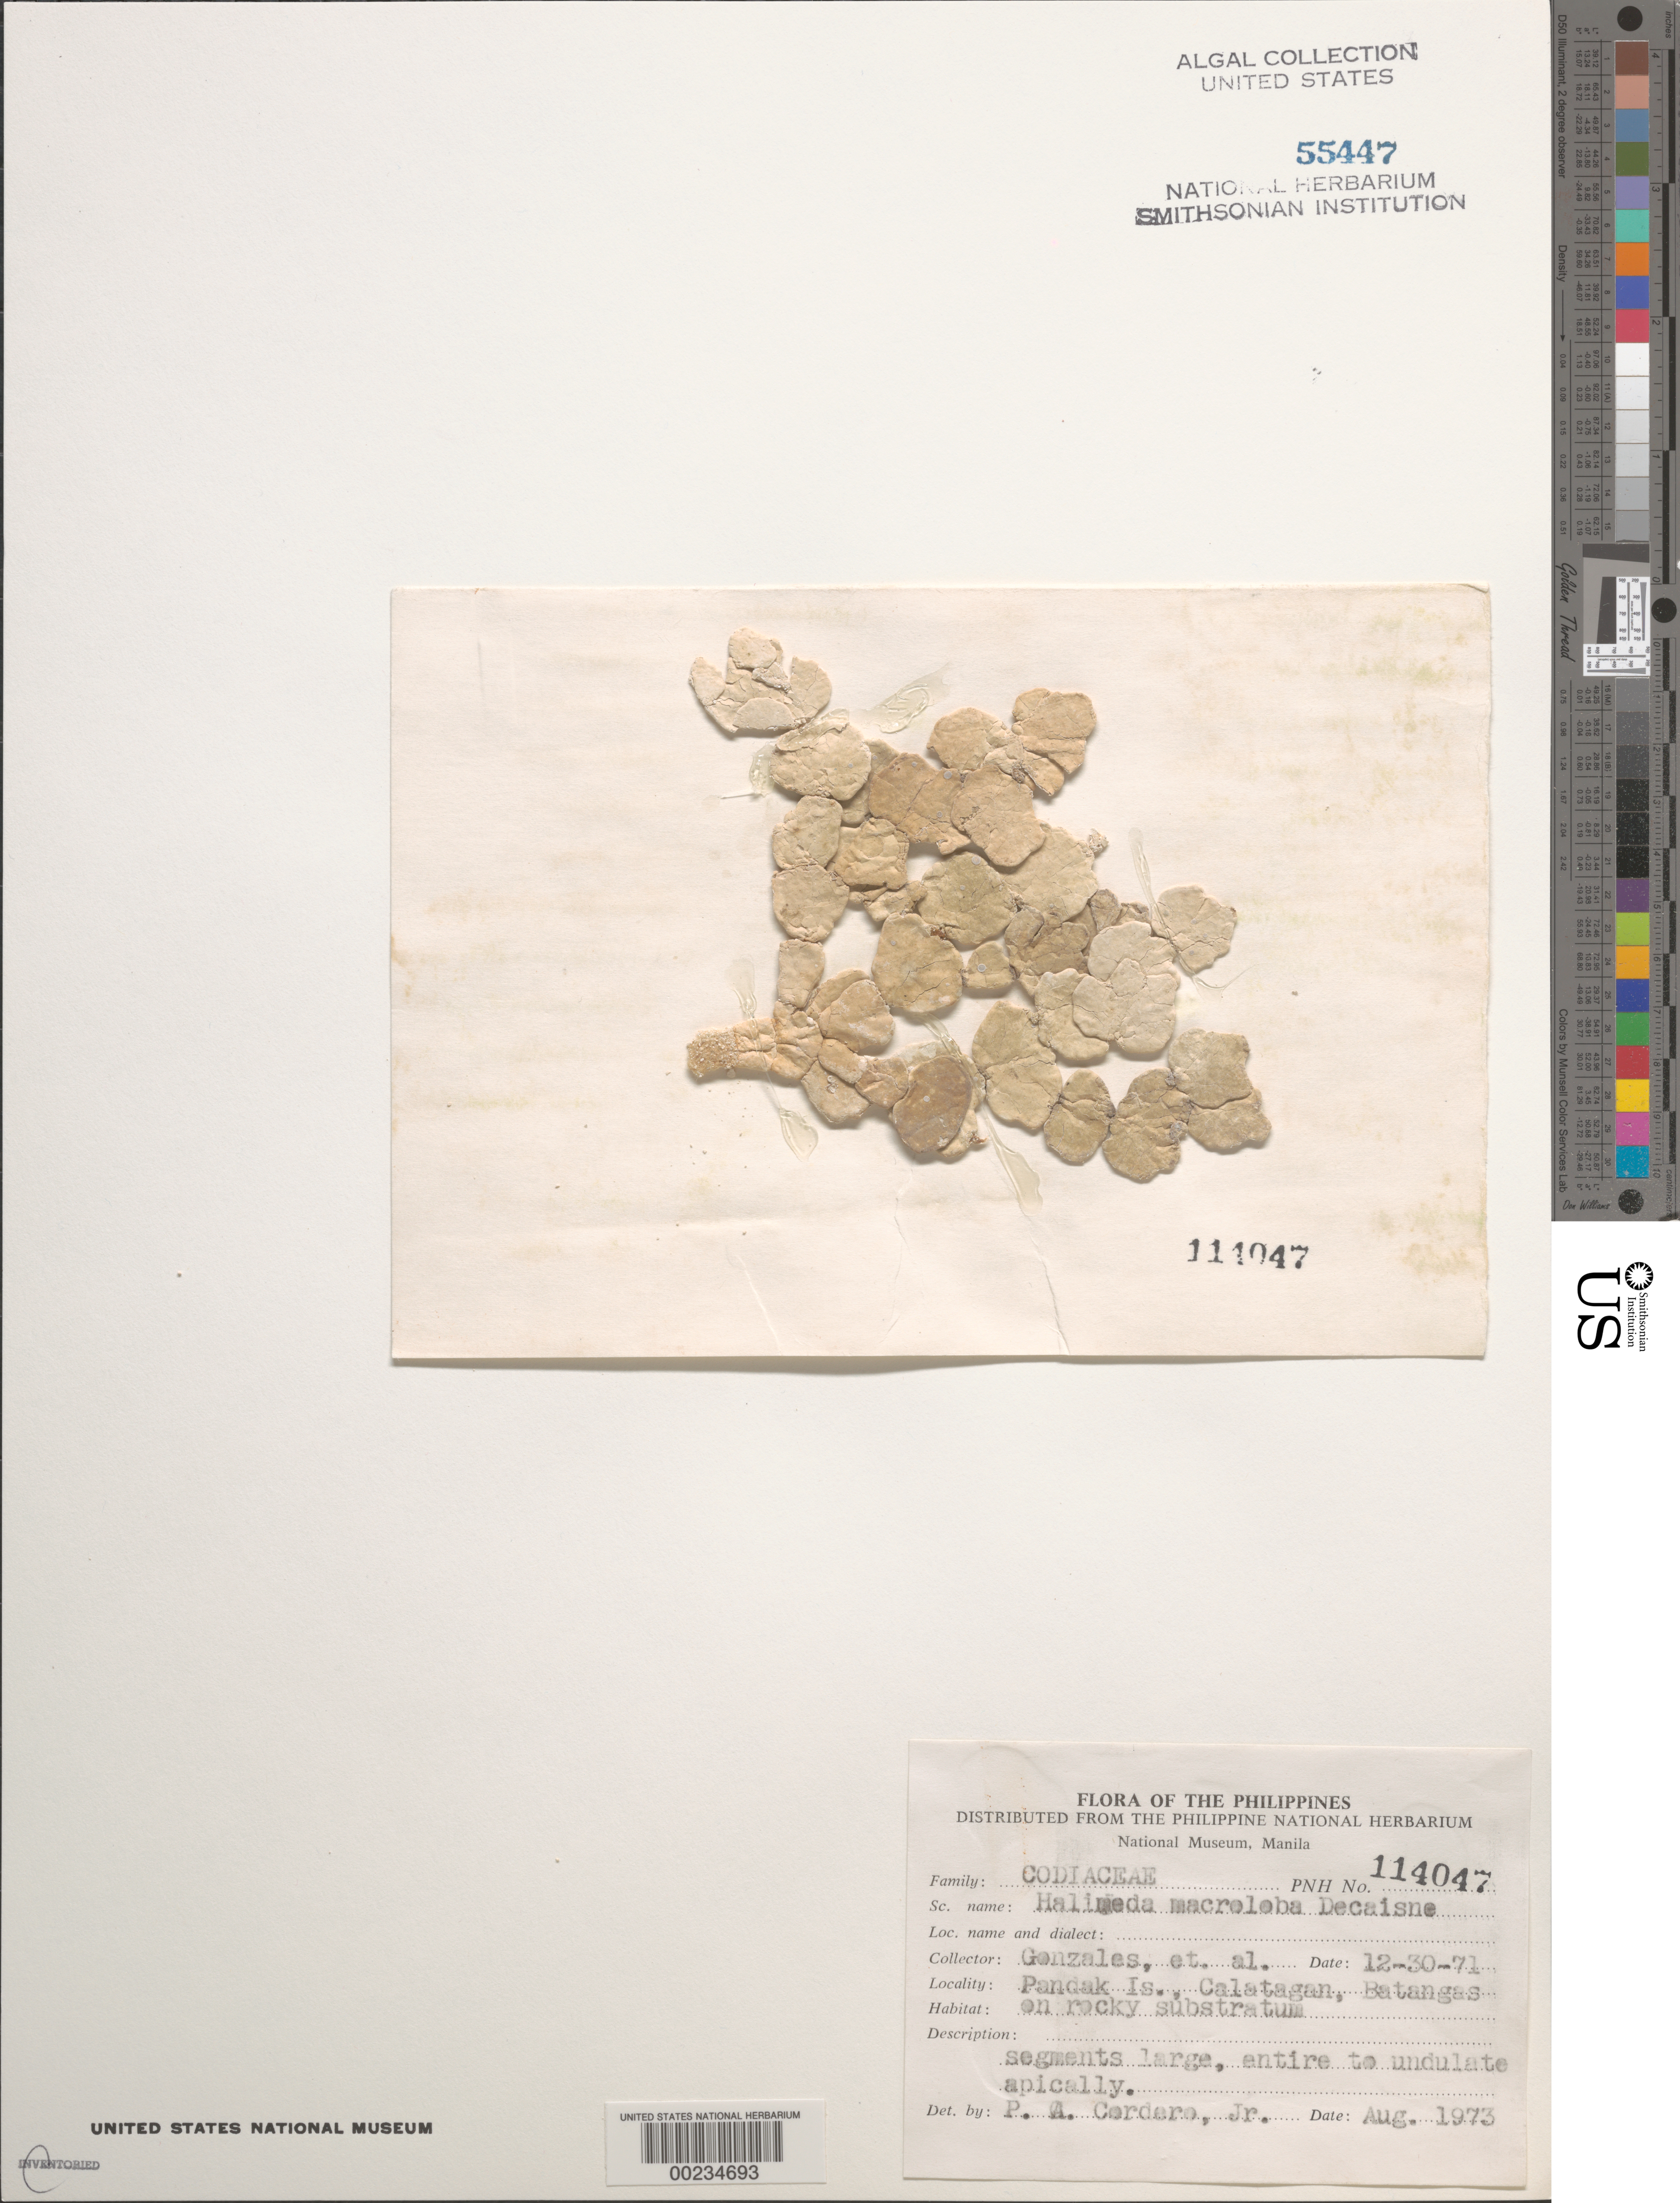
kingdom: Plantae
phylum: Chlorophyta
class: Ulvophyceae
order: Bryopsidales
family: Halimedaceae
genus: Halimeda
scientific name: Halimeda macroloba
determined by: Cordero, P. A., Jr.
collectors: L. Gonzales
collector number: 114044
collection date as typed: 30 Dec 1971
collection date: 1971-12-30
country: Philippines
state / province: Calabarzon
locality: Pandak island, calatagan, batangas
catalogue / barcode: US 55447